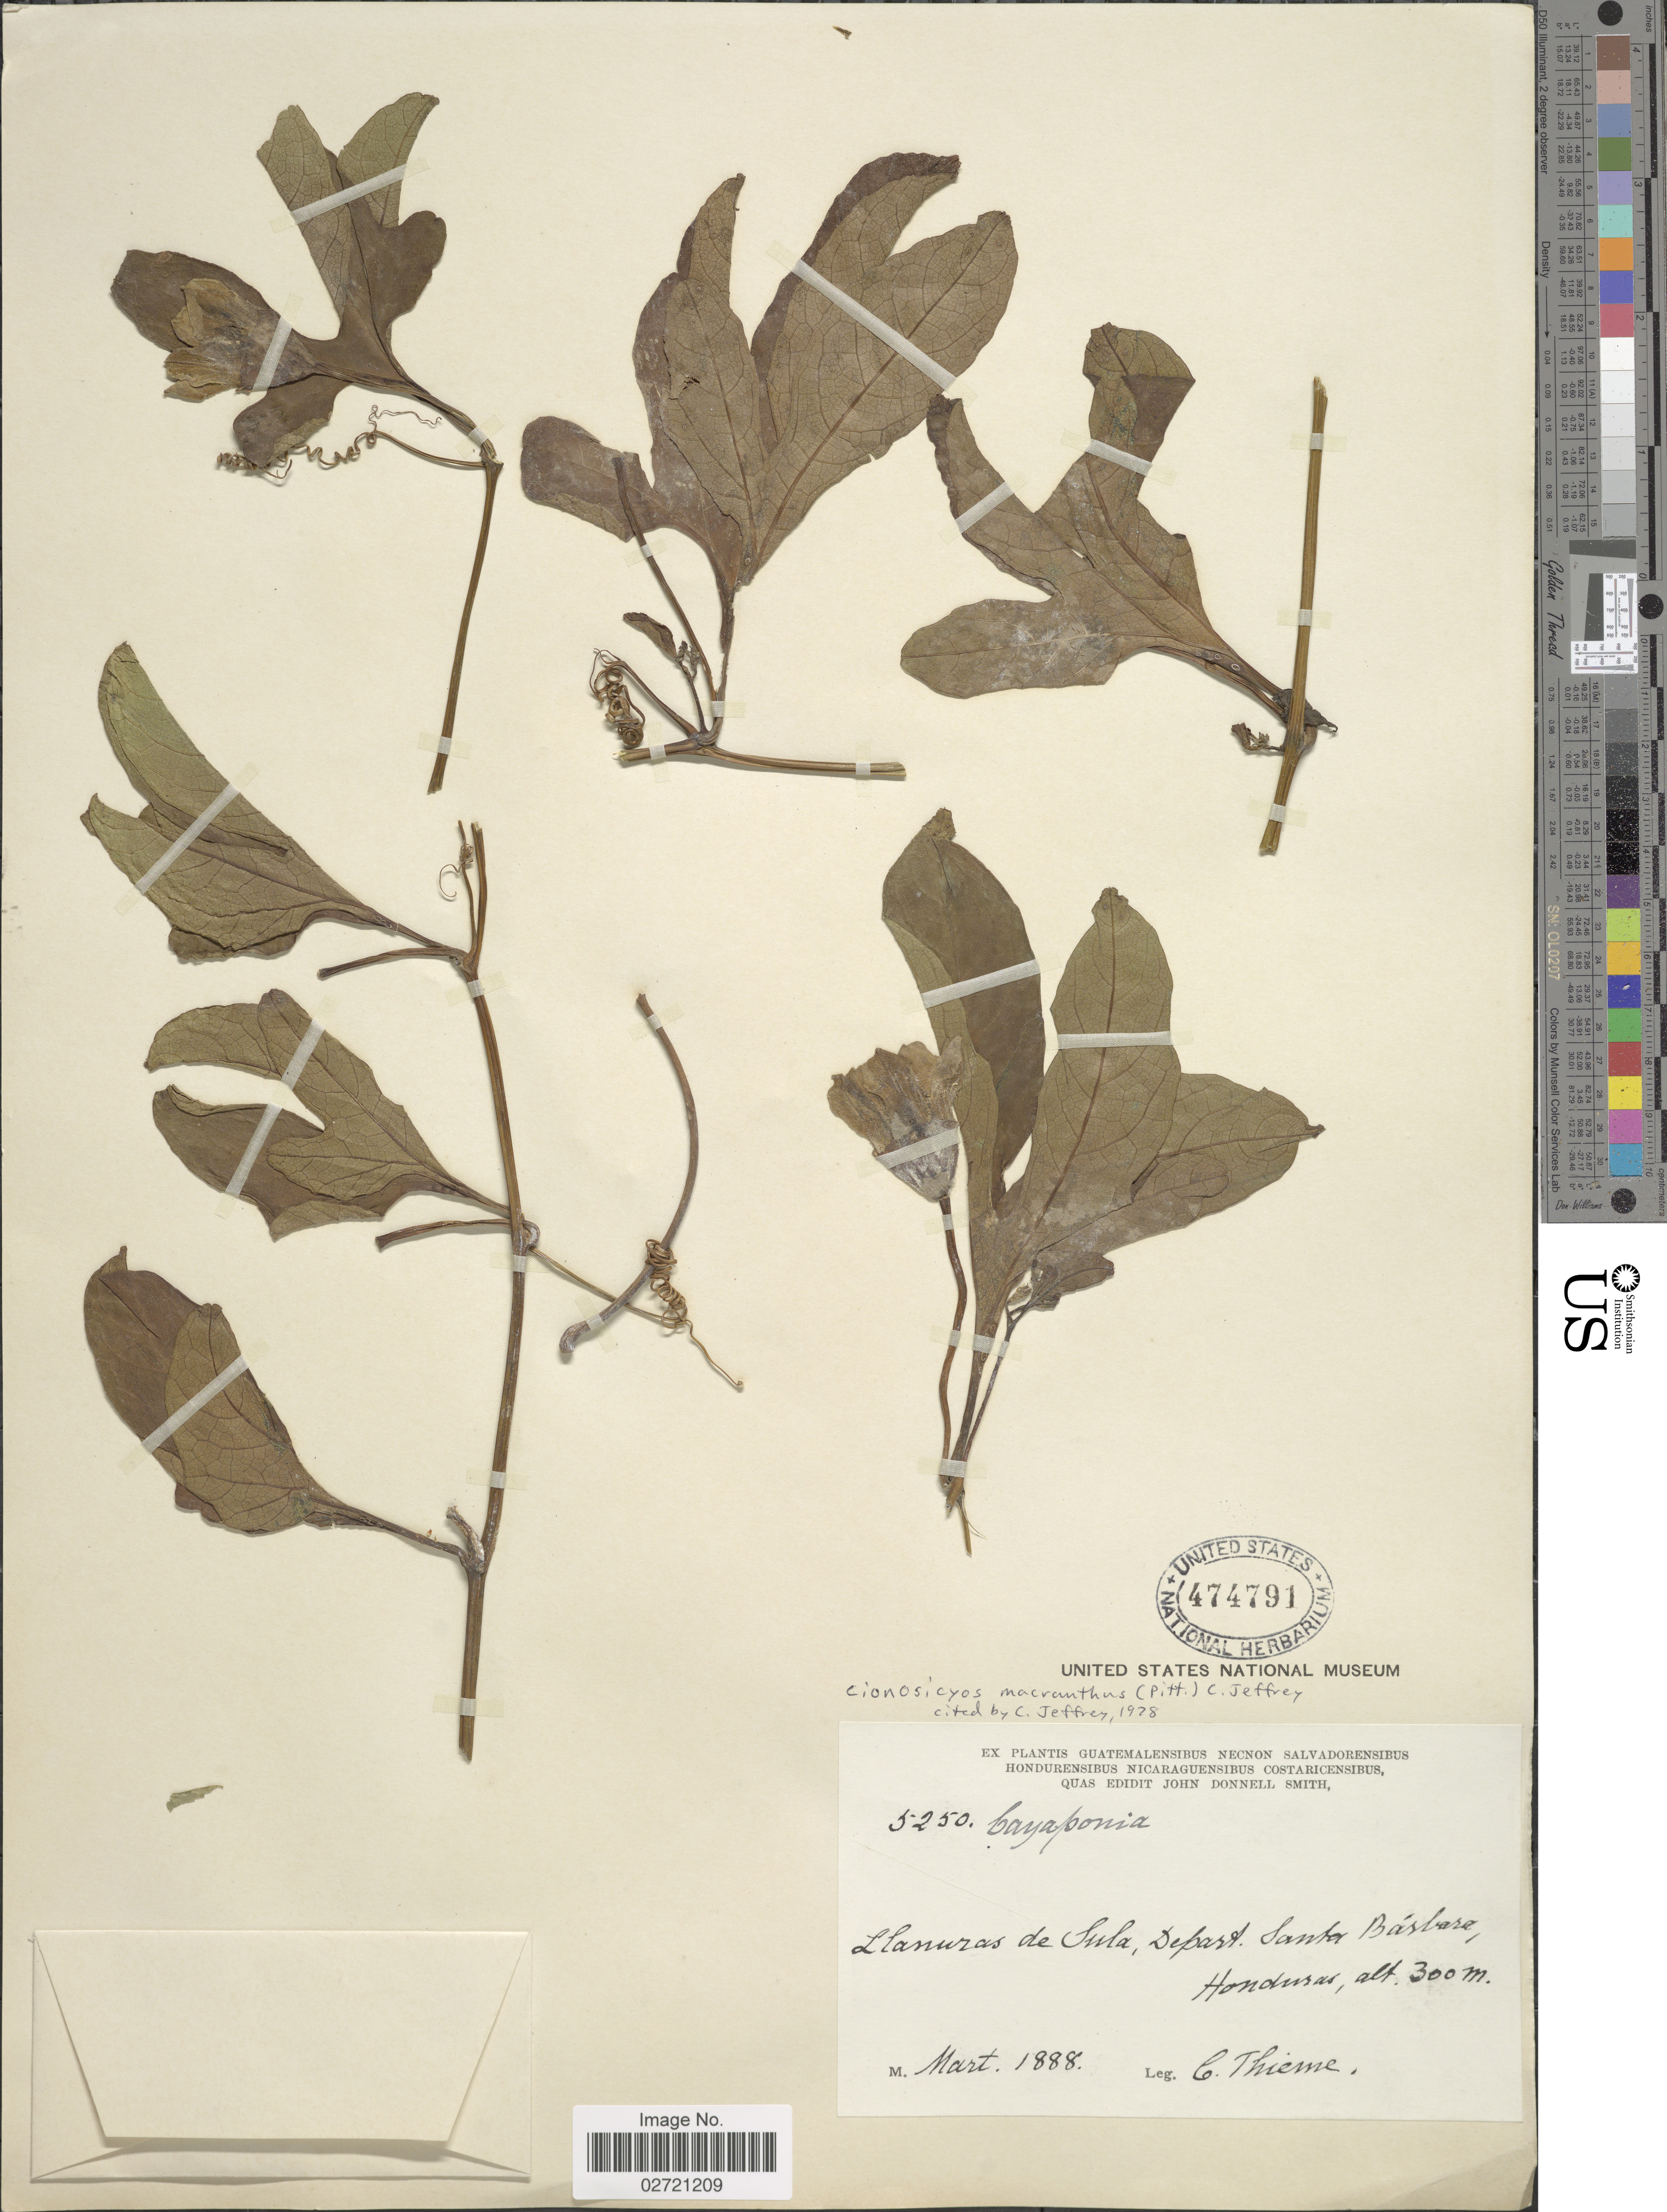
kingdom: Plantae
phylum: Tracheophyta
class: Magnoliopsida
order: Cucurbitales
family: Cucurbitaceae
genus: Cionosicys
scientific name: Cionosicys macranthus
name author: (Pittier) C. Jeffrey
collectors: C. Thieme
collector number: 5250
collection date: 1888-03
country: Honduras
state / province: Santa Bárbara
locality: Llanuras de Sula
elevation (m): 300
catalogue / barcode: US 474791